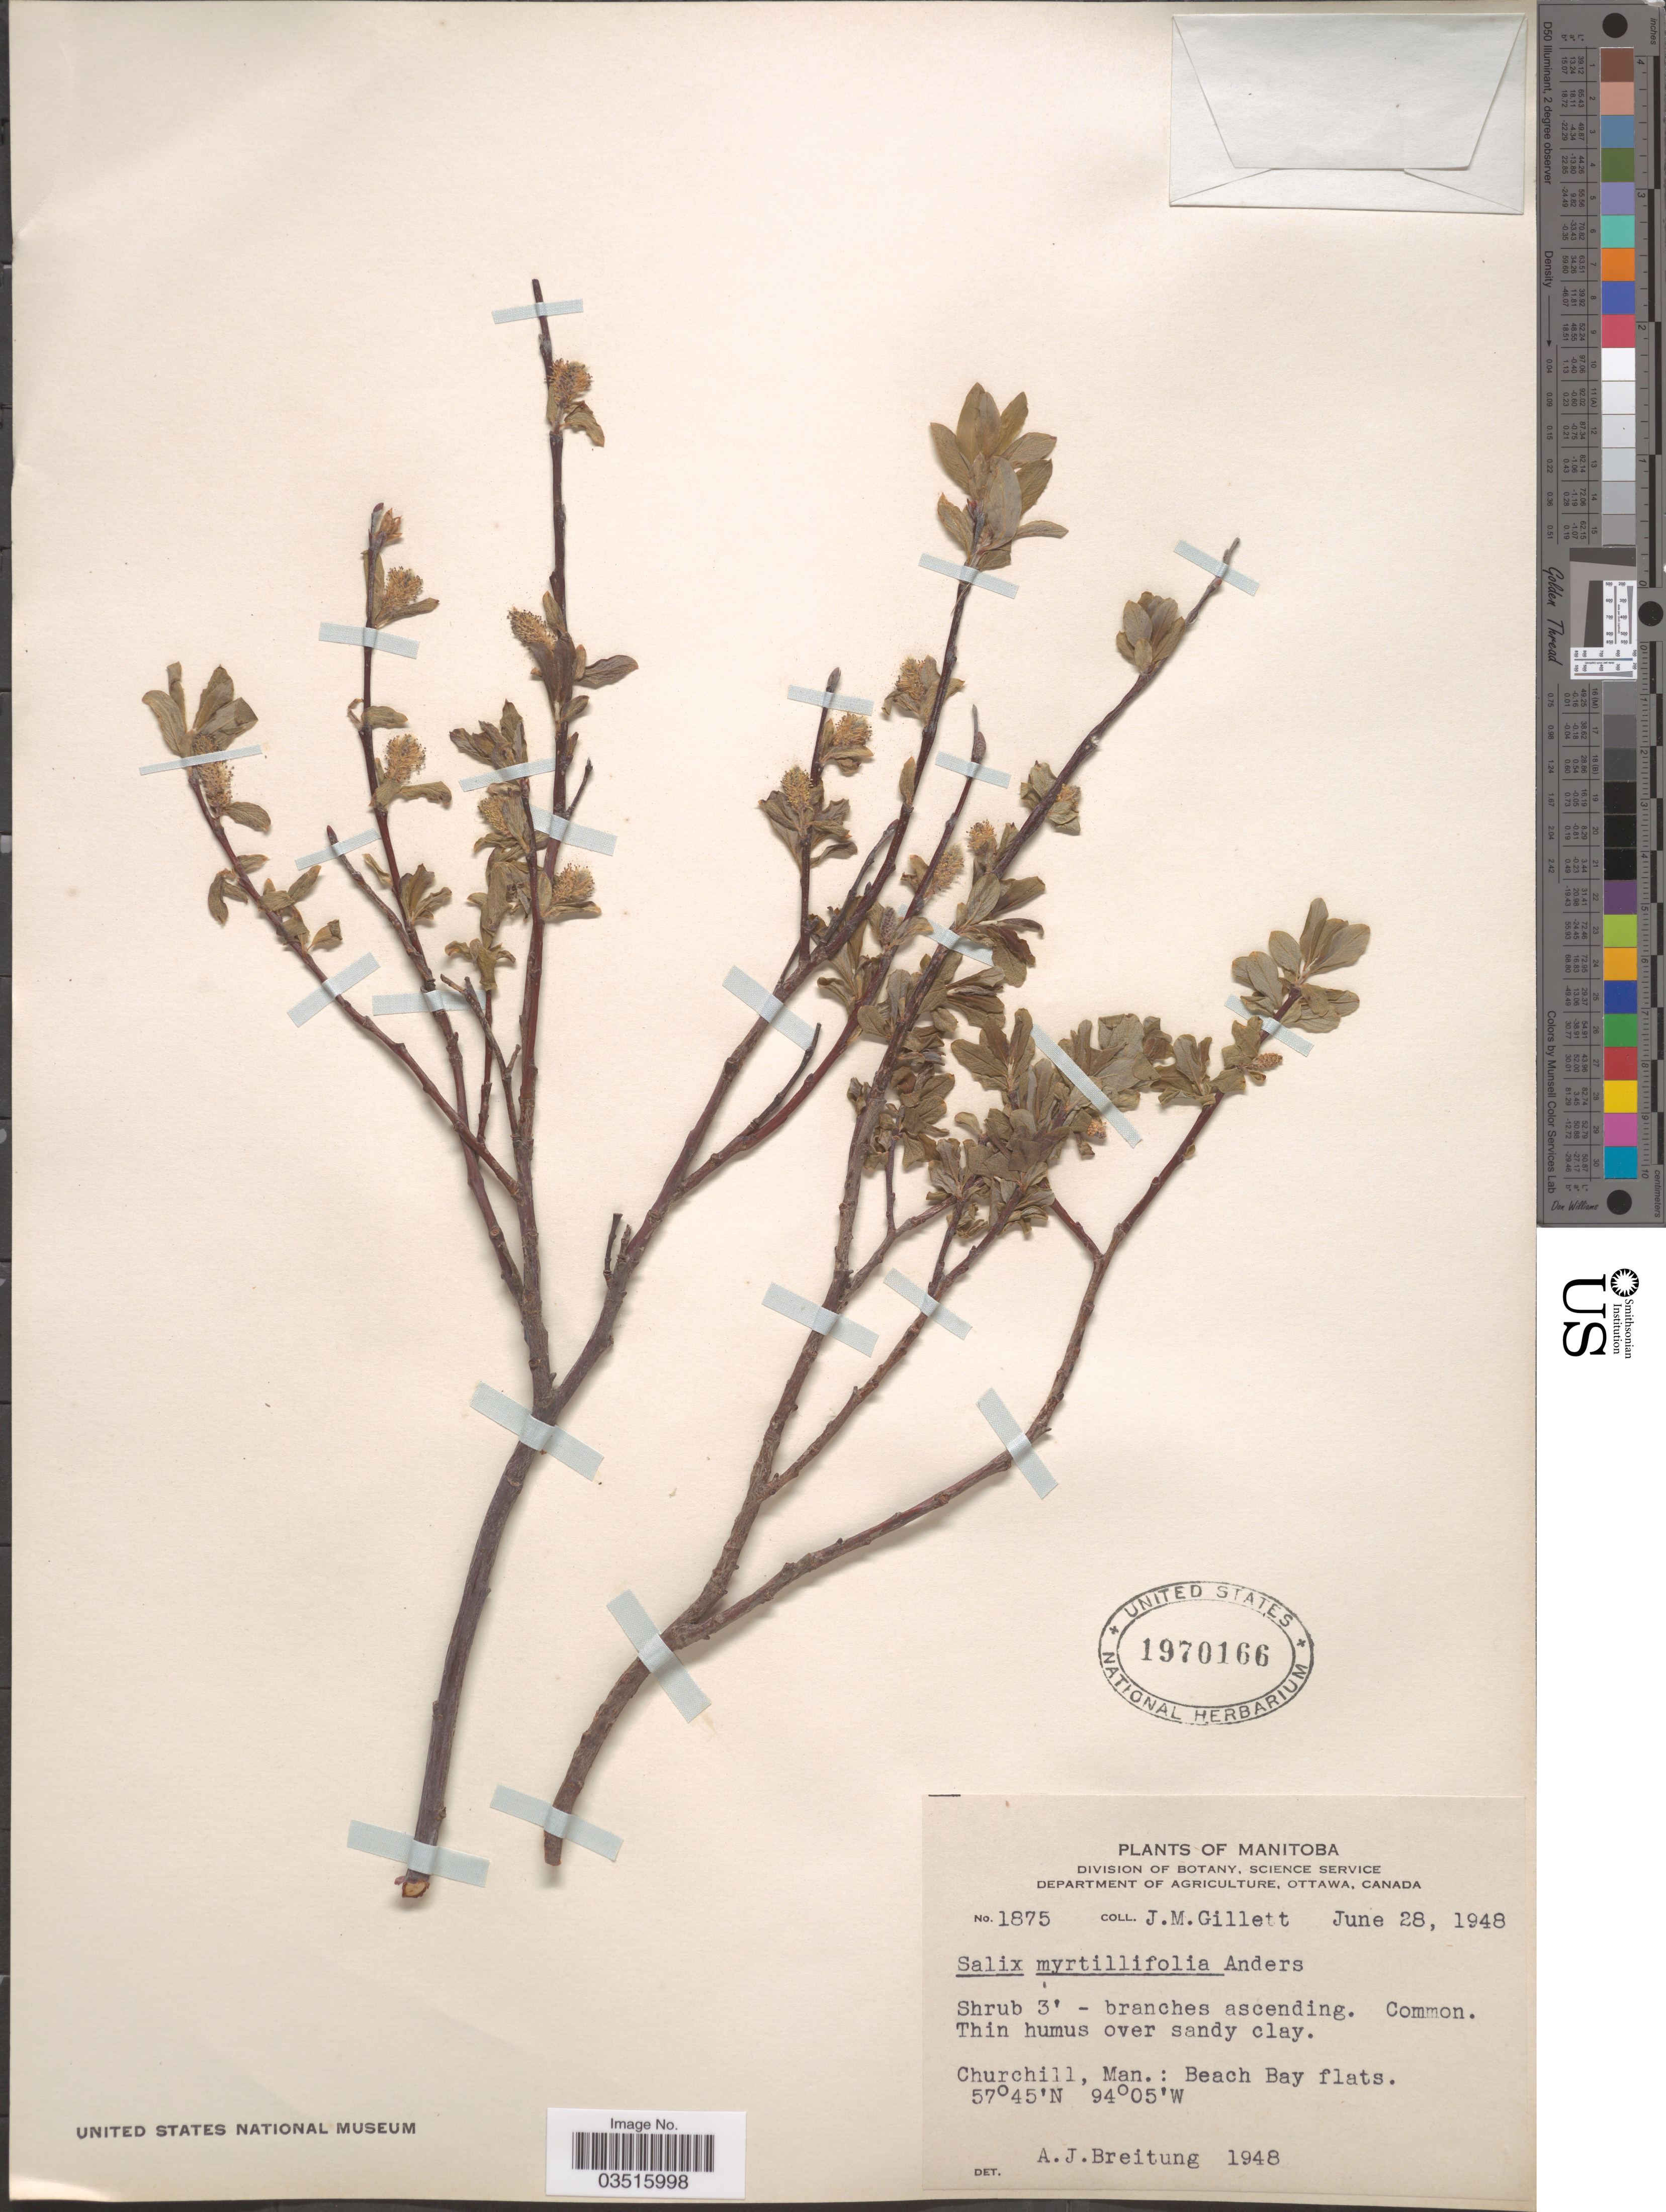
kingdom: Plantae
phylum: Tracheophyta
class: Magnoliopsida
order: Malpighiales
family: Salicaceae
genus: Salix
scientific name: Salix myrtillifolia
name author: Andersson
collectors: J. M. Gillett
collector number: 1875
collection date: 1948-06-28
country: Canada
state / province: Manitoba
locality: Churchill, Man.: Beach Bay flats.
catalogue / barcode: US 1970166